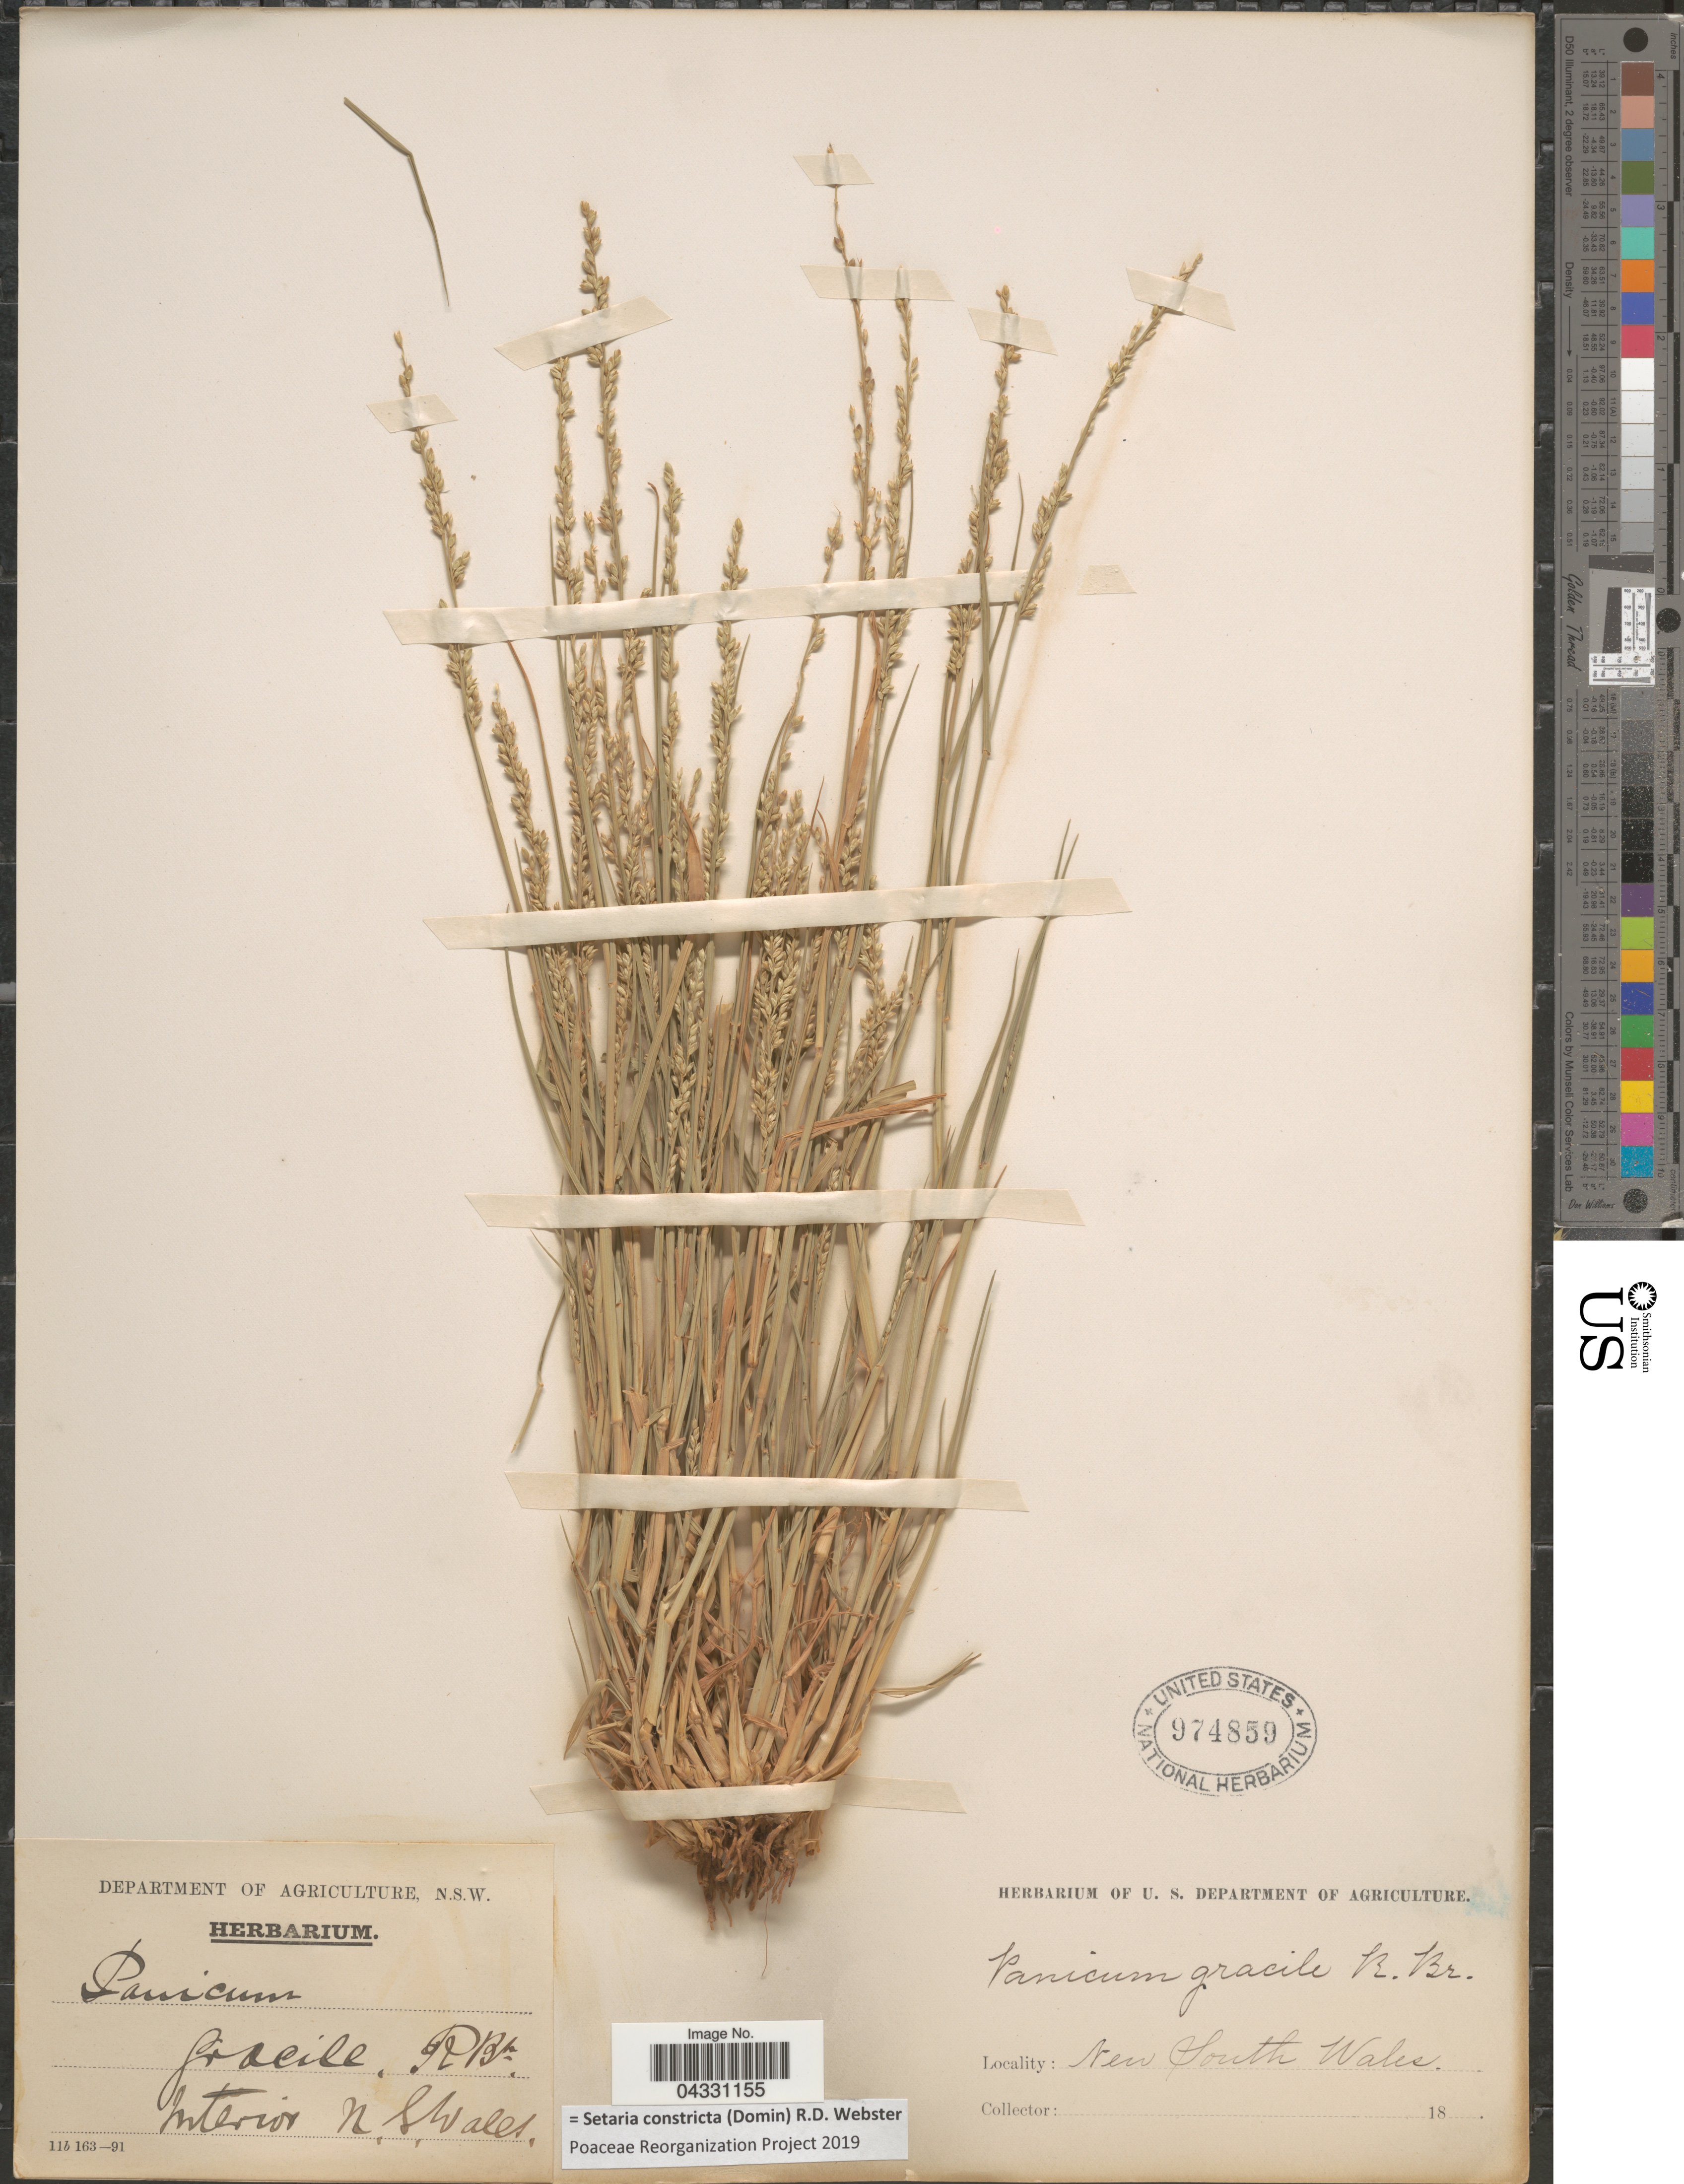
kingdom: Plantae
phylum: Tracheophyta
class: Liliopsida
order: Poales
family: Poaceae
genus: Setaria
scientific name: Setaria constricta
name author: (Domin) R.D. Webster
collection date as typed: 18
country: Australia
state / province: New South Wales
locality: Interior.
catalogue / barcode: US 974859